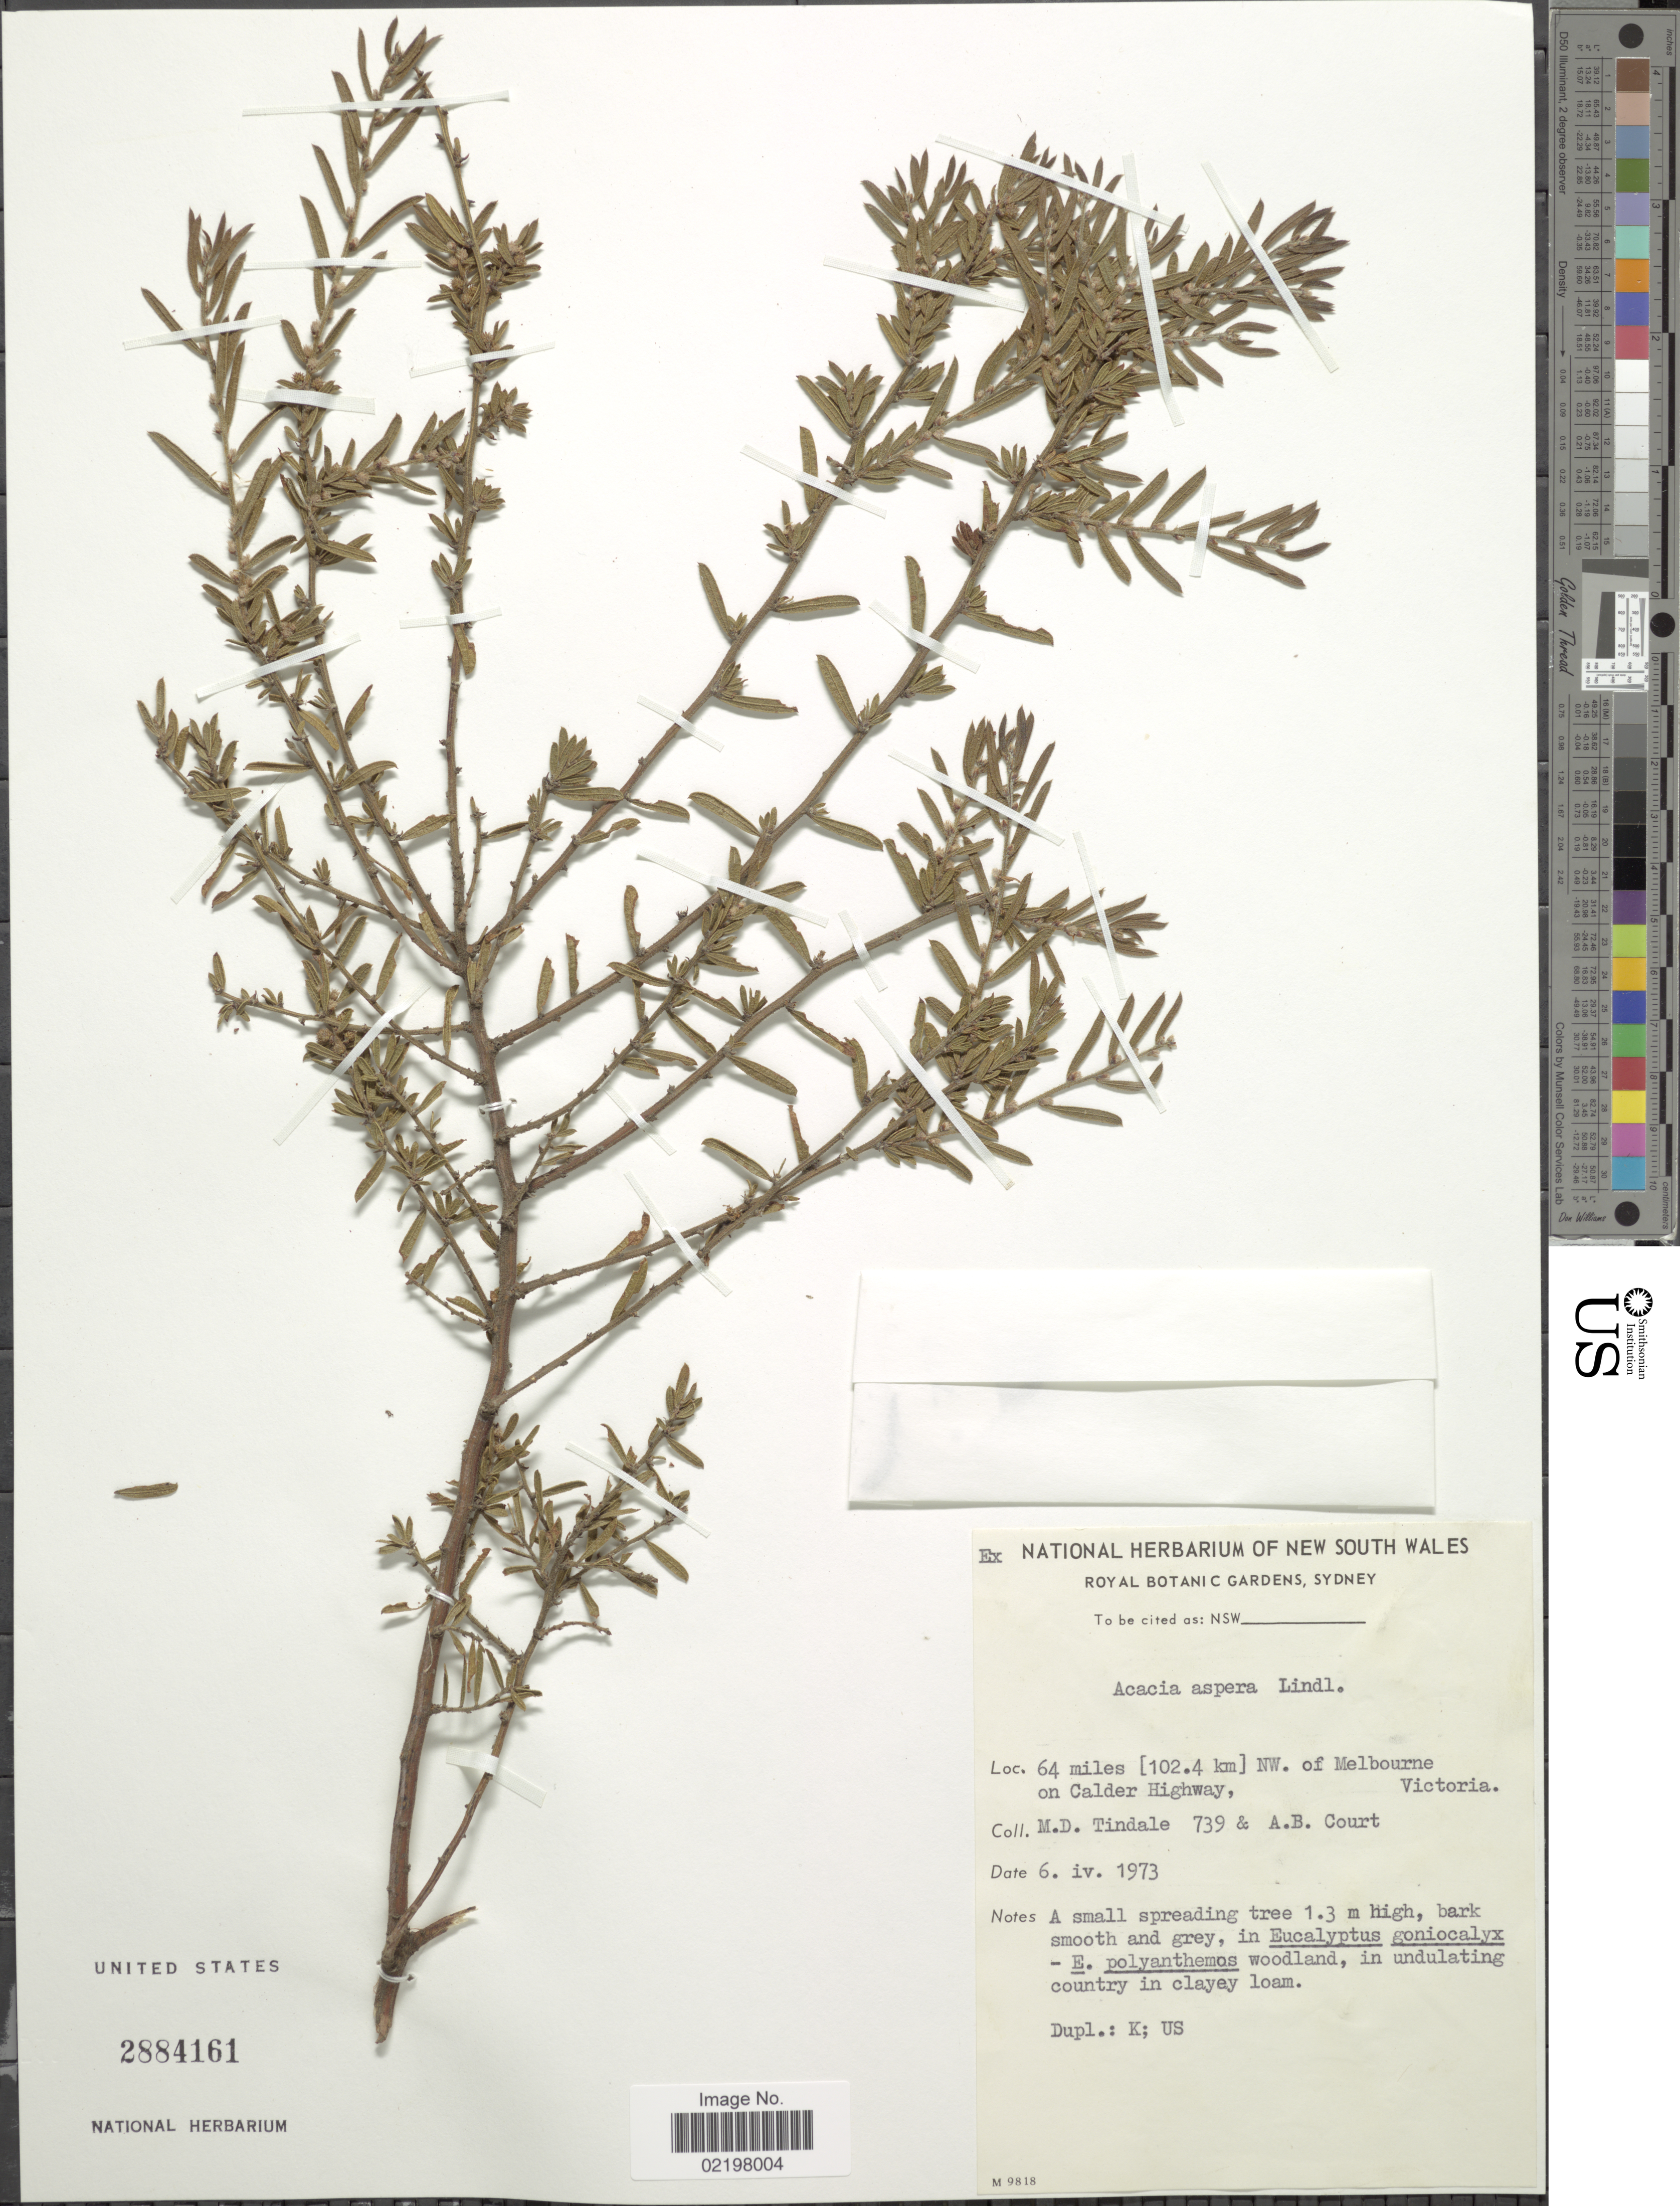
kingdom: Plantae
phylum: Tracheophyta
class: Magnoliopsida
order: Fabales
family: Fabaceae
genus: Acacia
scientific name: Acacia aspera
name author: Lindl.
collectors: M. D. Tindale & A. B. Court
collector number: s,n,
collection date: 1973-04-06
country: Australia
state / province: Victoria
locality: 64 miles (102.4 km NW. of Melbourne on Calder Highway, Victoria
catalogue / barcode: US 2884161